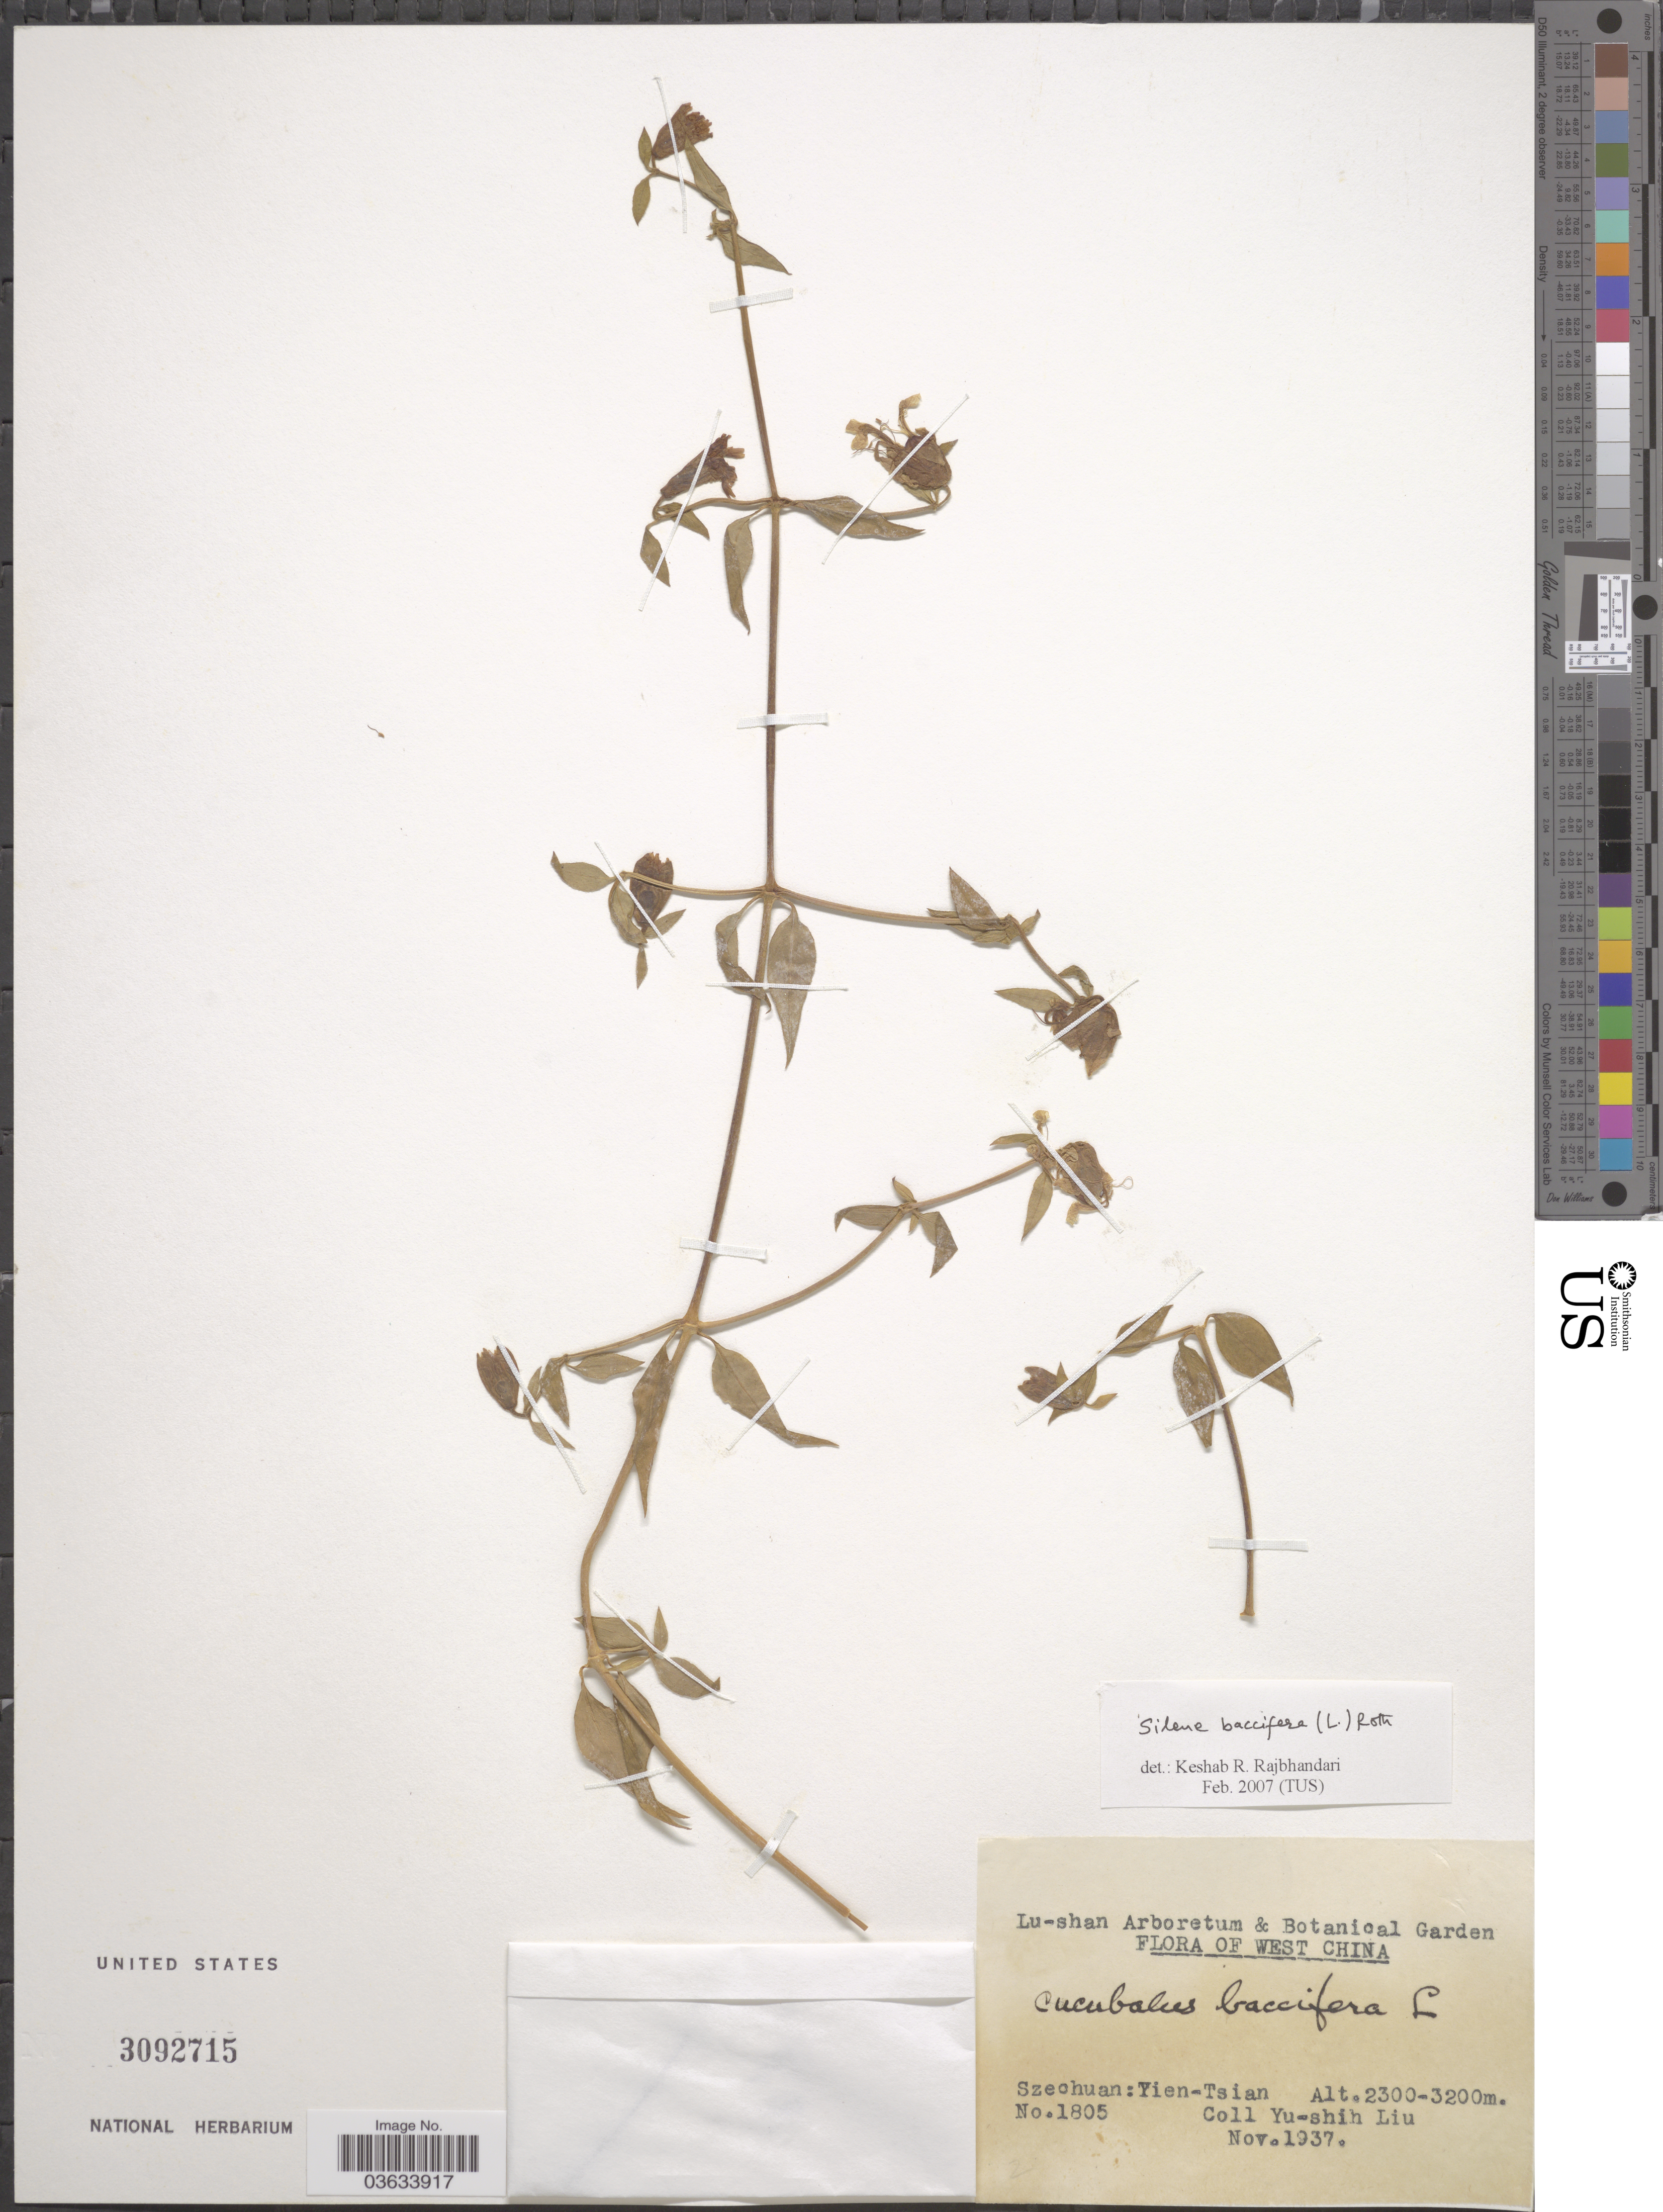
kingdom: Plantae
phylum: Tracheophyta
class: Magnoliopsida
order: Caryophyllales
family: Caryophyllaceae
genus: Silene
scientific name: Silene baccifera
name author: (L.) Durande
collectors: Y.-S. Liu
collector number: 1805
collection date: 1937-11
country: China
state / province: Sichuan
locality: West China. Szechuan: Yien-Tsian.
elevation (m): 2300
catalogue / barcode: US 3092715